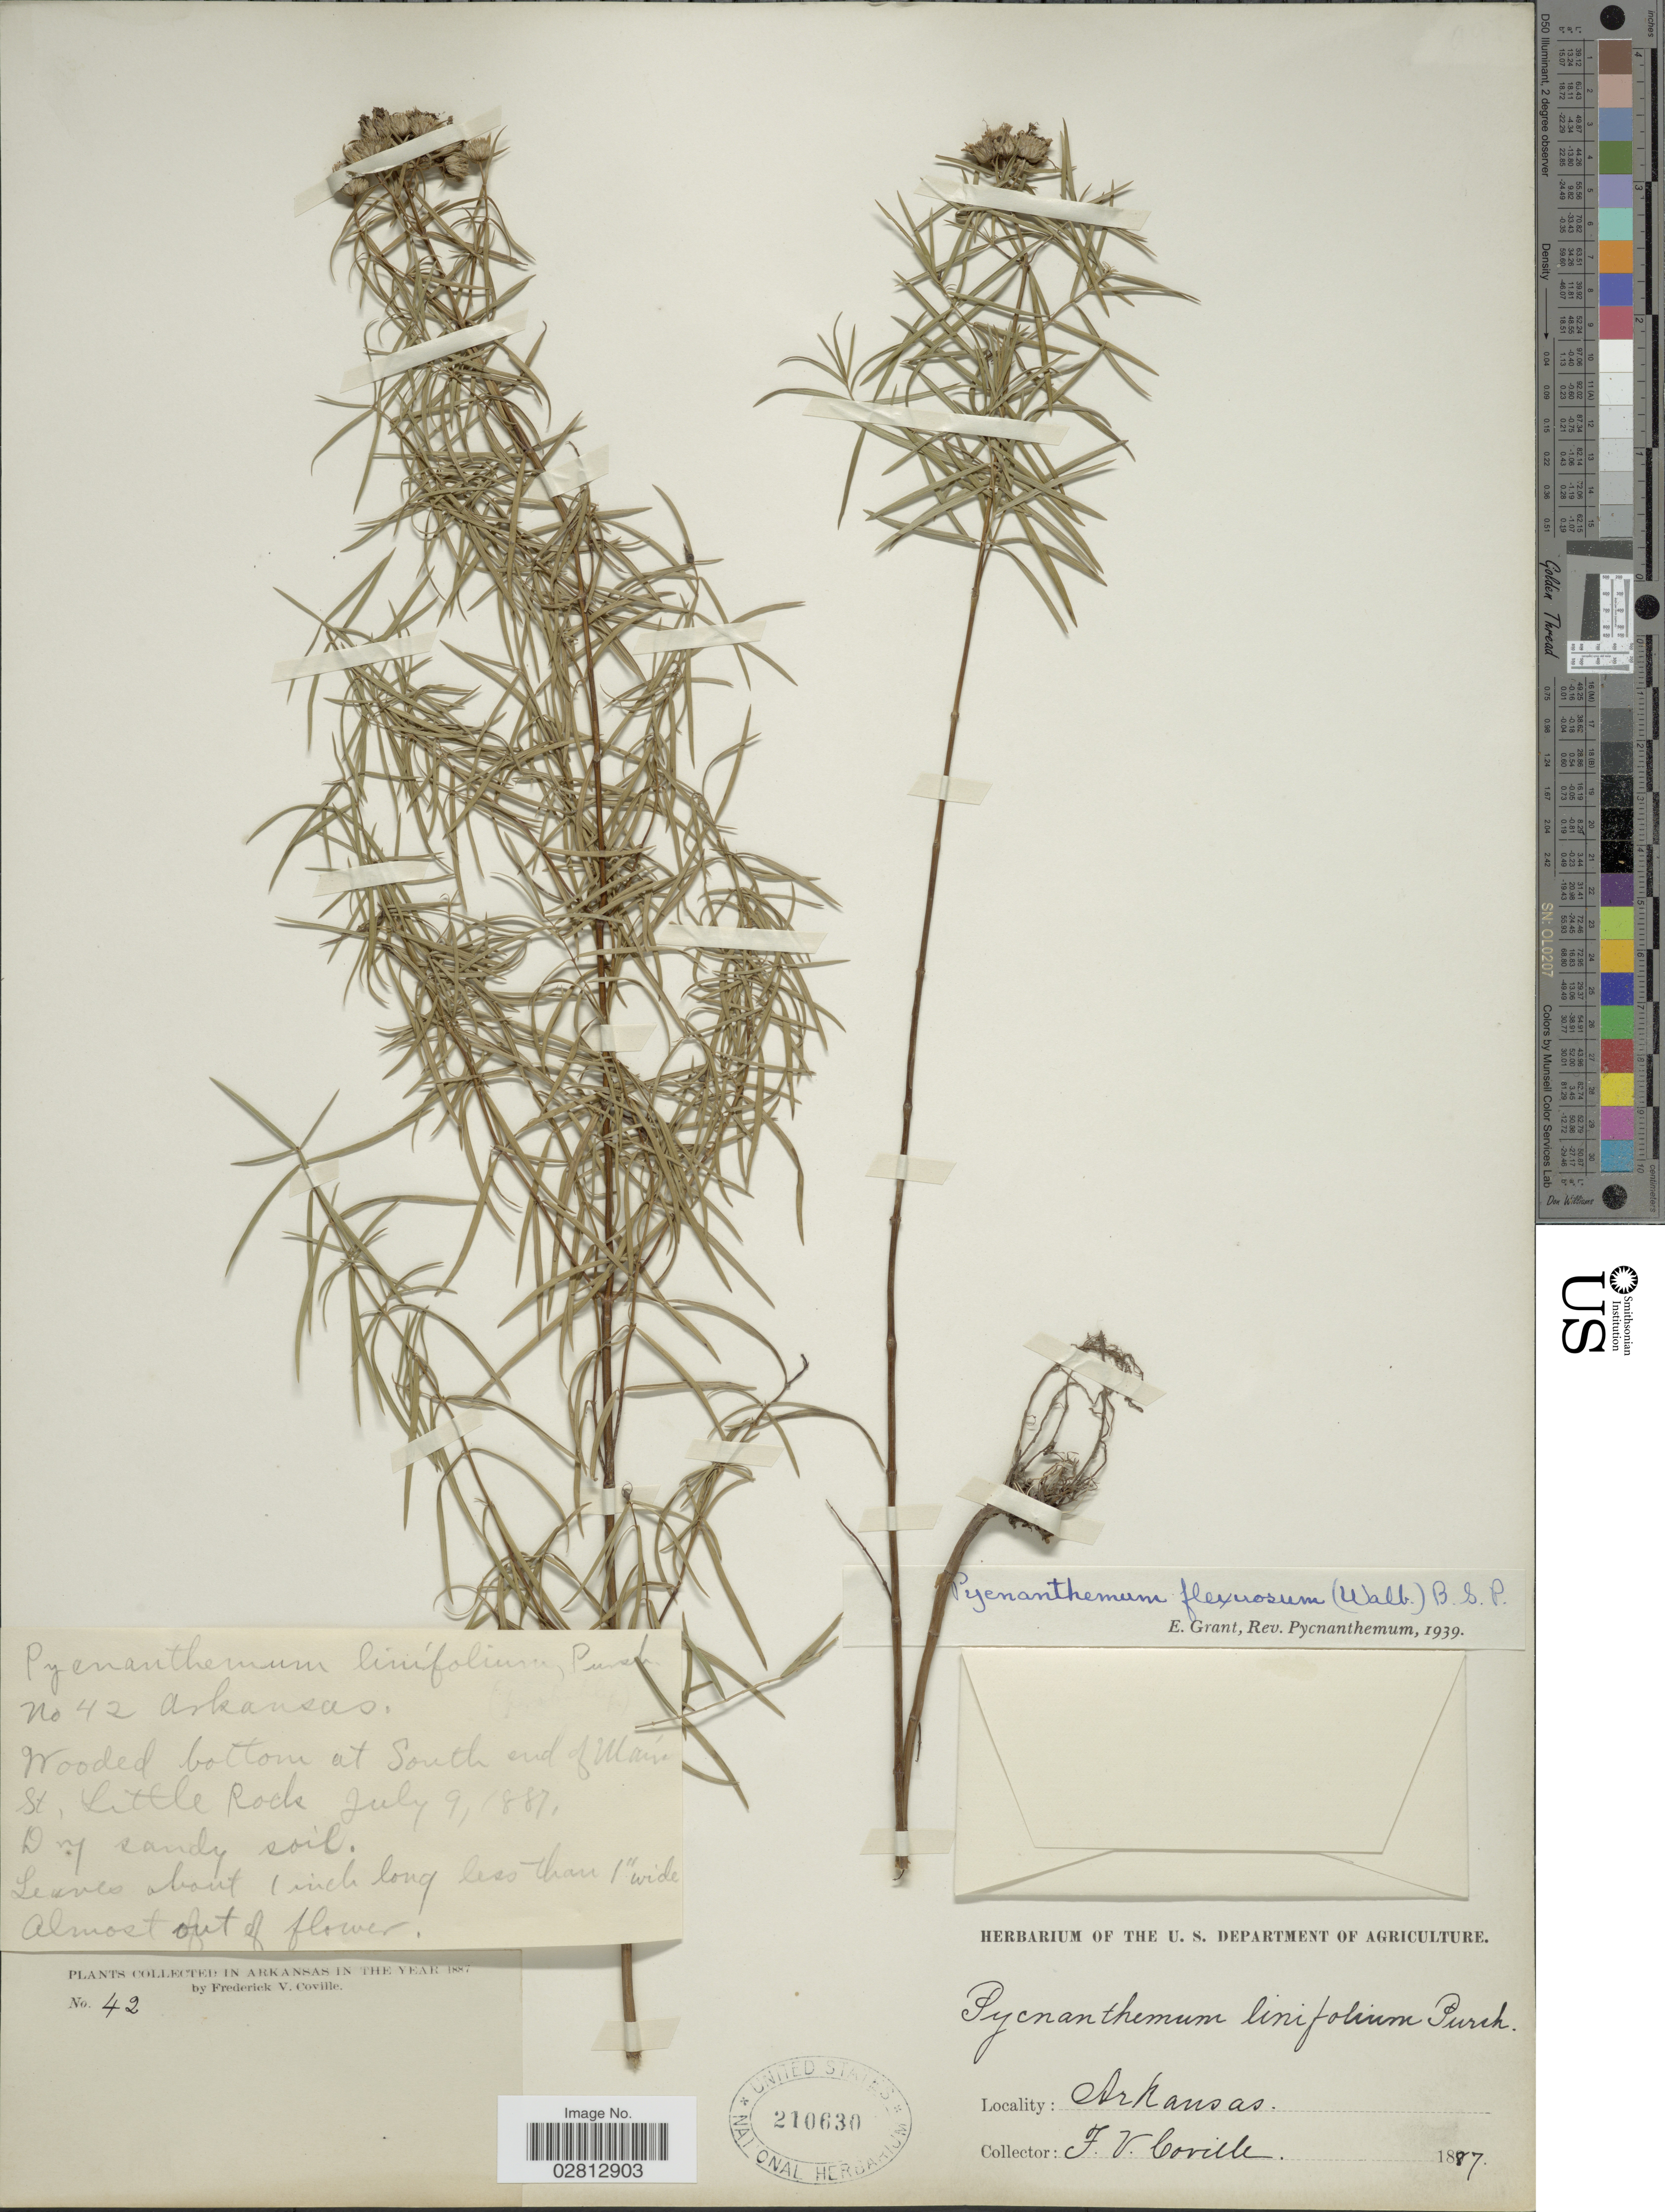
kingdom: Plantae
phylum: Tracheophyta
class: Magnoliopsida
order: Lamiales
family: Lamiaceae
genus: Pycnanthemum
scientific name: Pycnanthemum tenuifolium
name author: Schrad.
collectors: F. V. Coville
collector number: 42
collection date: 1887-07-09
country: United States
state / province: Arkansas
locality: Wooded bottom at South end of Maine St. Little Rock.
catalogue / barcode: US 210630